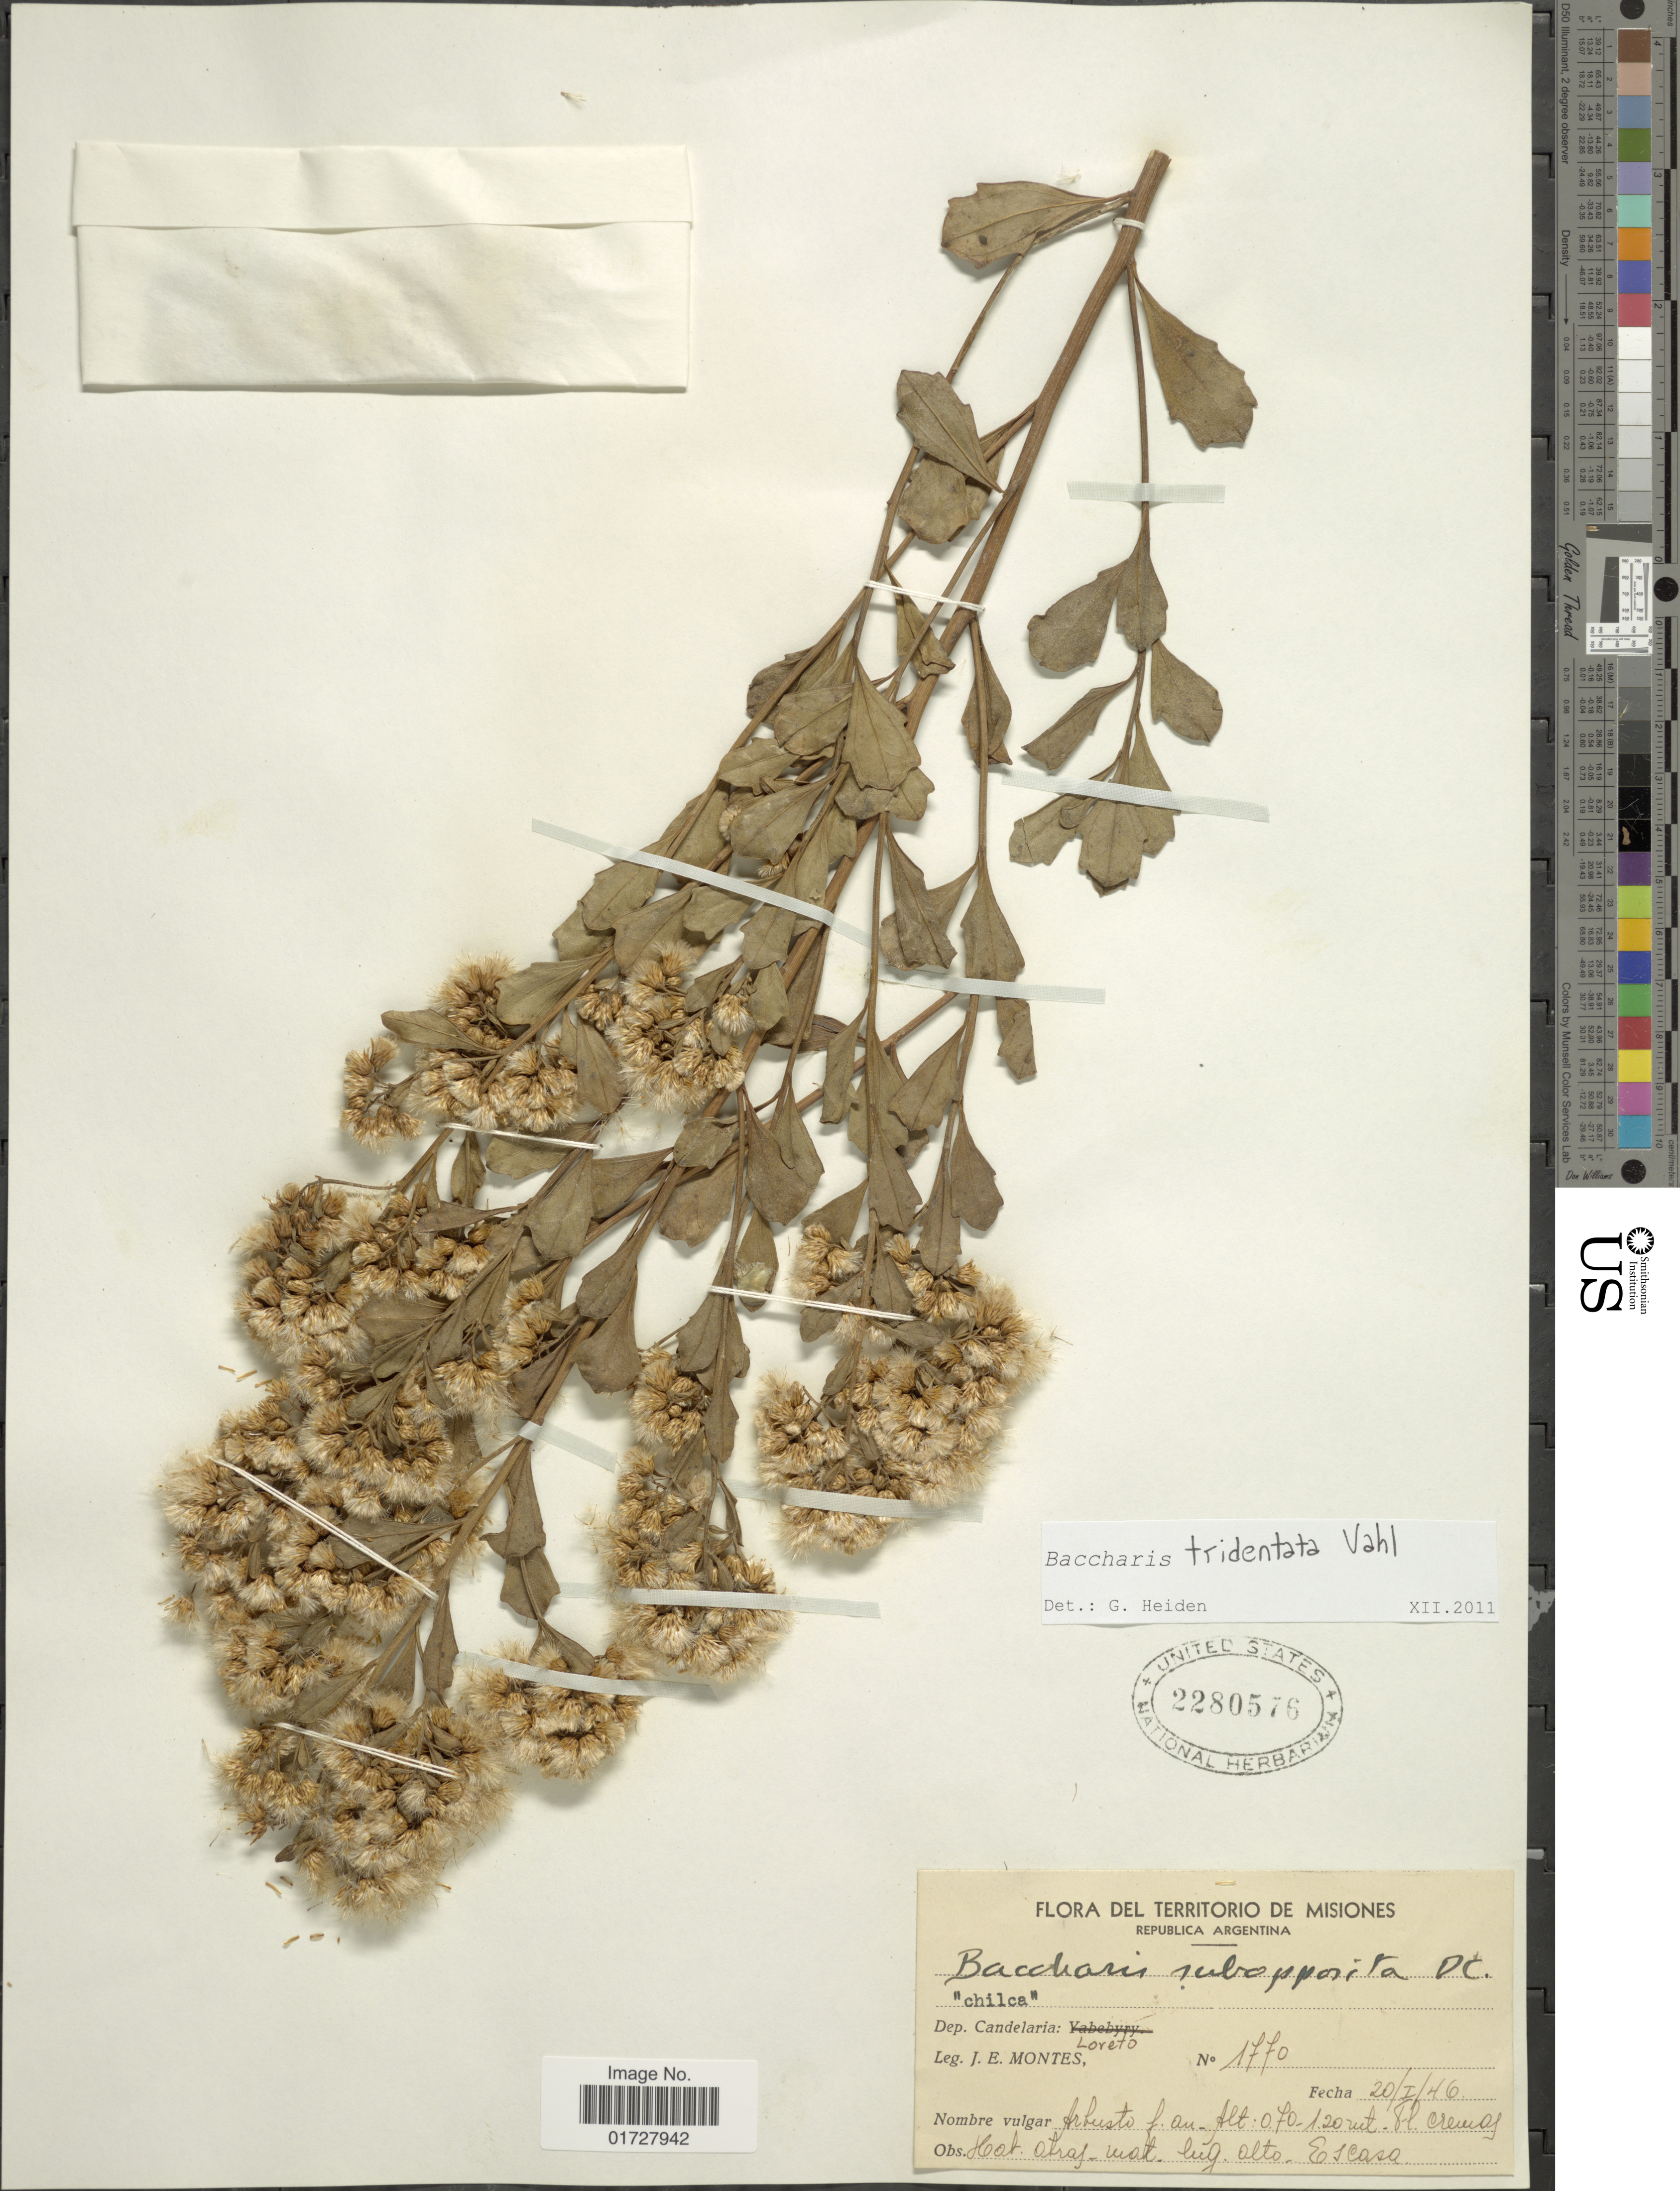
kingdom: Plantae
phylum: Tracheophyta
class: Magnoliopsida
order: Asterales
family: Asteraceae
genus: Baccharis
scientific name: Baccharis tridentata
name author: Vahl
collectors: J. E. Montes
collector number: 1770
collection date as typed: Transcribed d/m/y: 20/1/46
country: Argentina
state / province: Misiones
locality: Republica Argentina, Dep. Candelaria, Loreto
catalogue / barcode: US 2280576